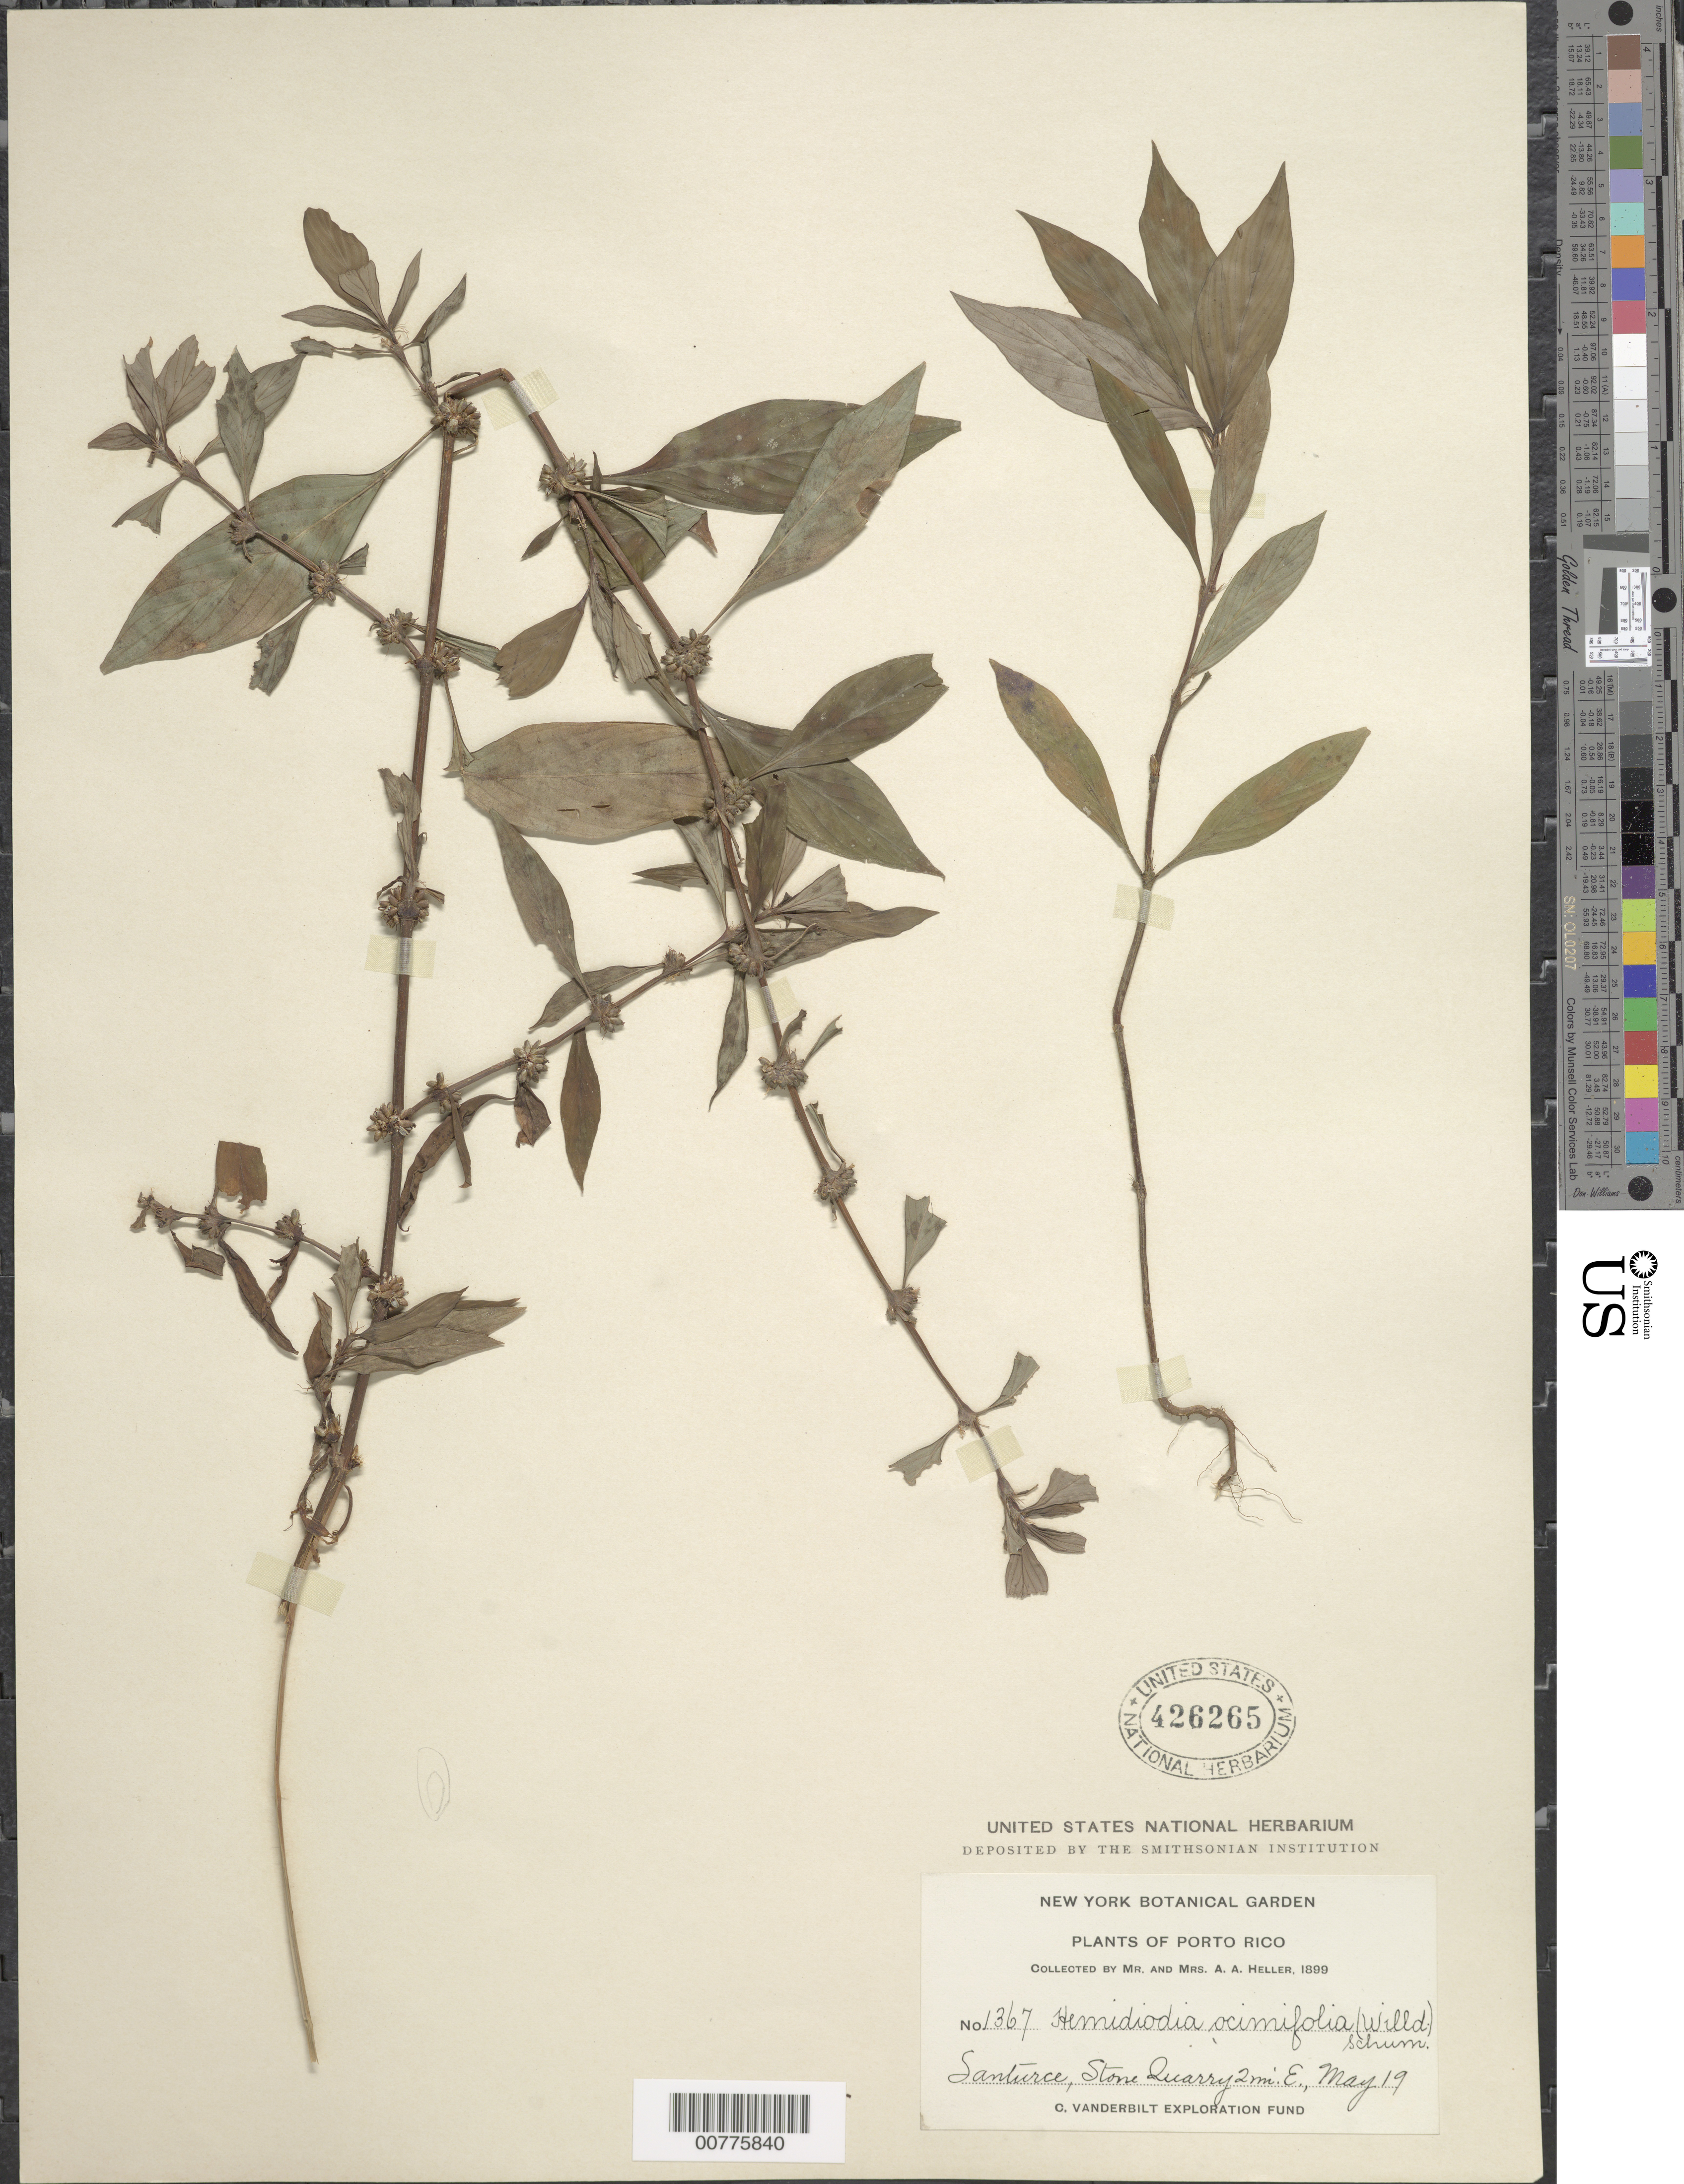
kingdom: Plantae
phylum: Tracheophyta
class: Magnoliopsida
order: Gentianales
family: Rubiaceae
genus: Spermacoce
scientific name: Spermacoce ocymifolia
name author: Willd. ex Roem. & Schult.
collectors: A. A. Heller & E. G. Heller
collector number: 1367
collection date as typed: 19 May 1899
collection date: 1899-05-19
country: Puerto Rico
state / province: San Juan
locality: Santurce, Stone Quarry 2 mi E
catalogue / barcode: US 426265